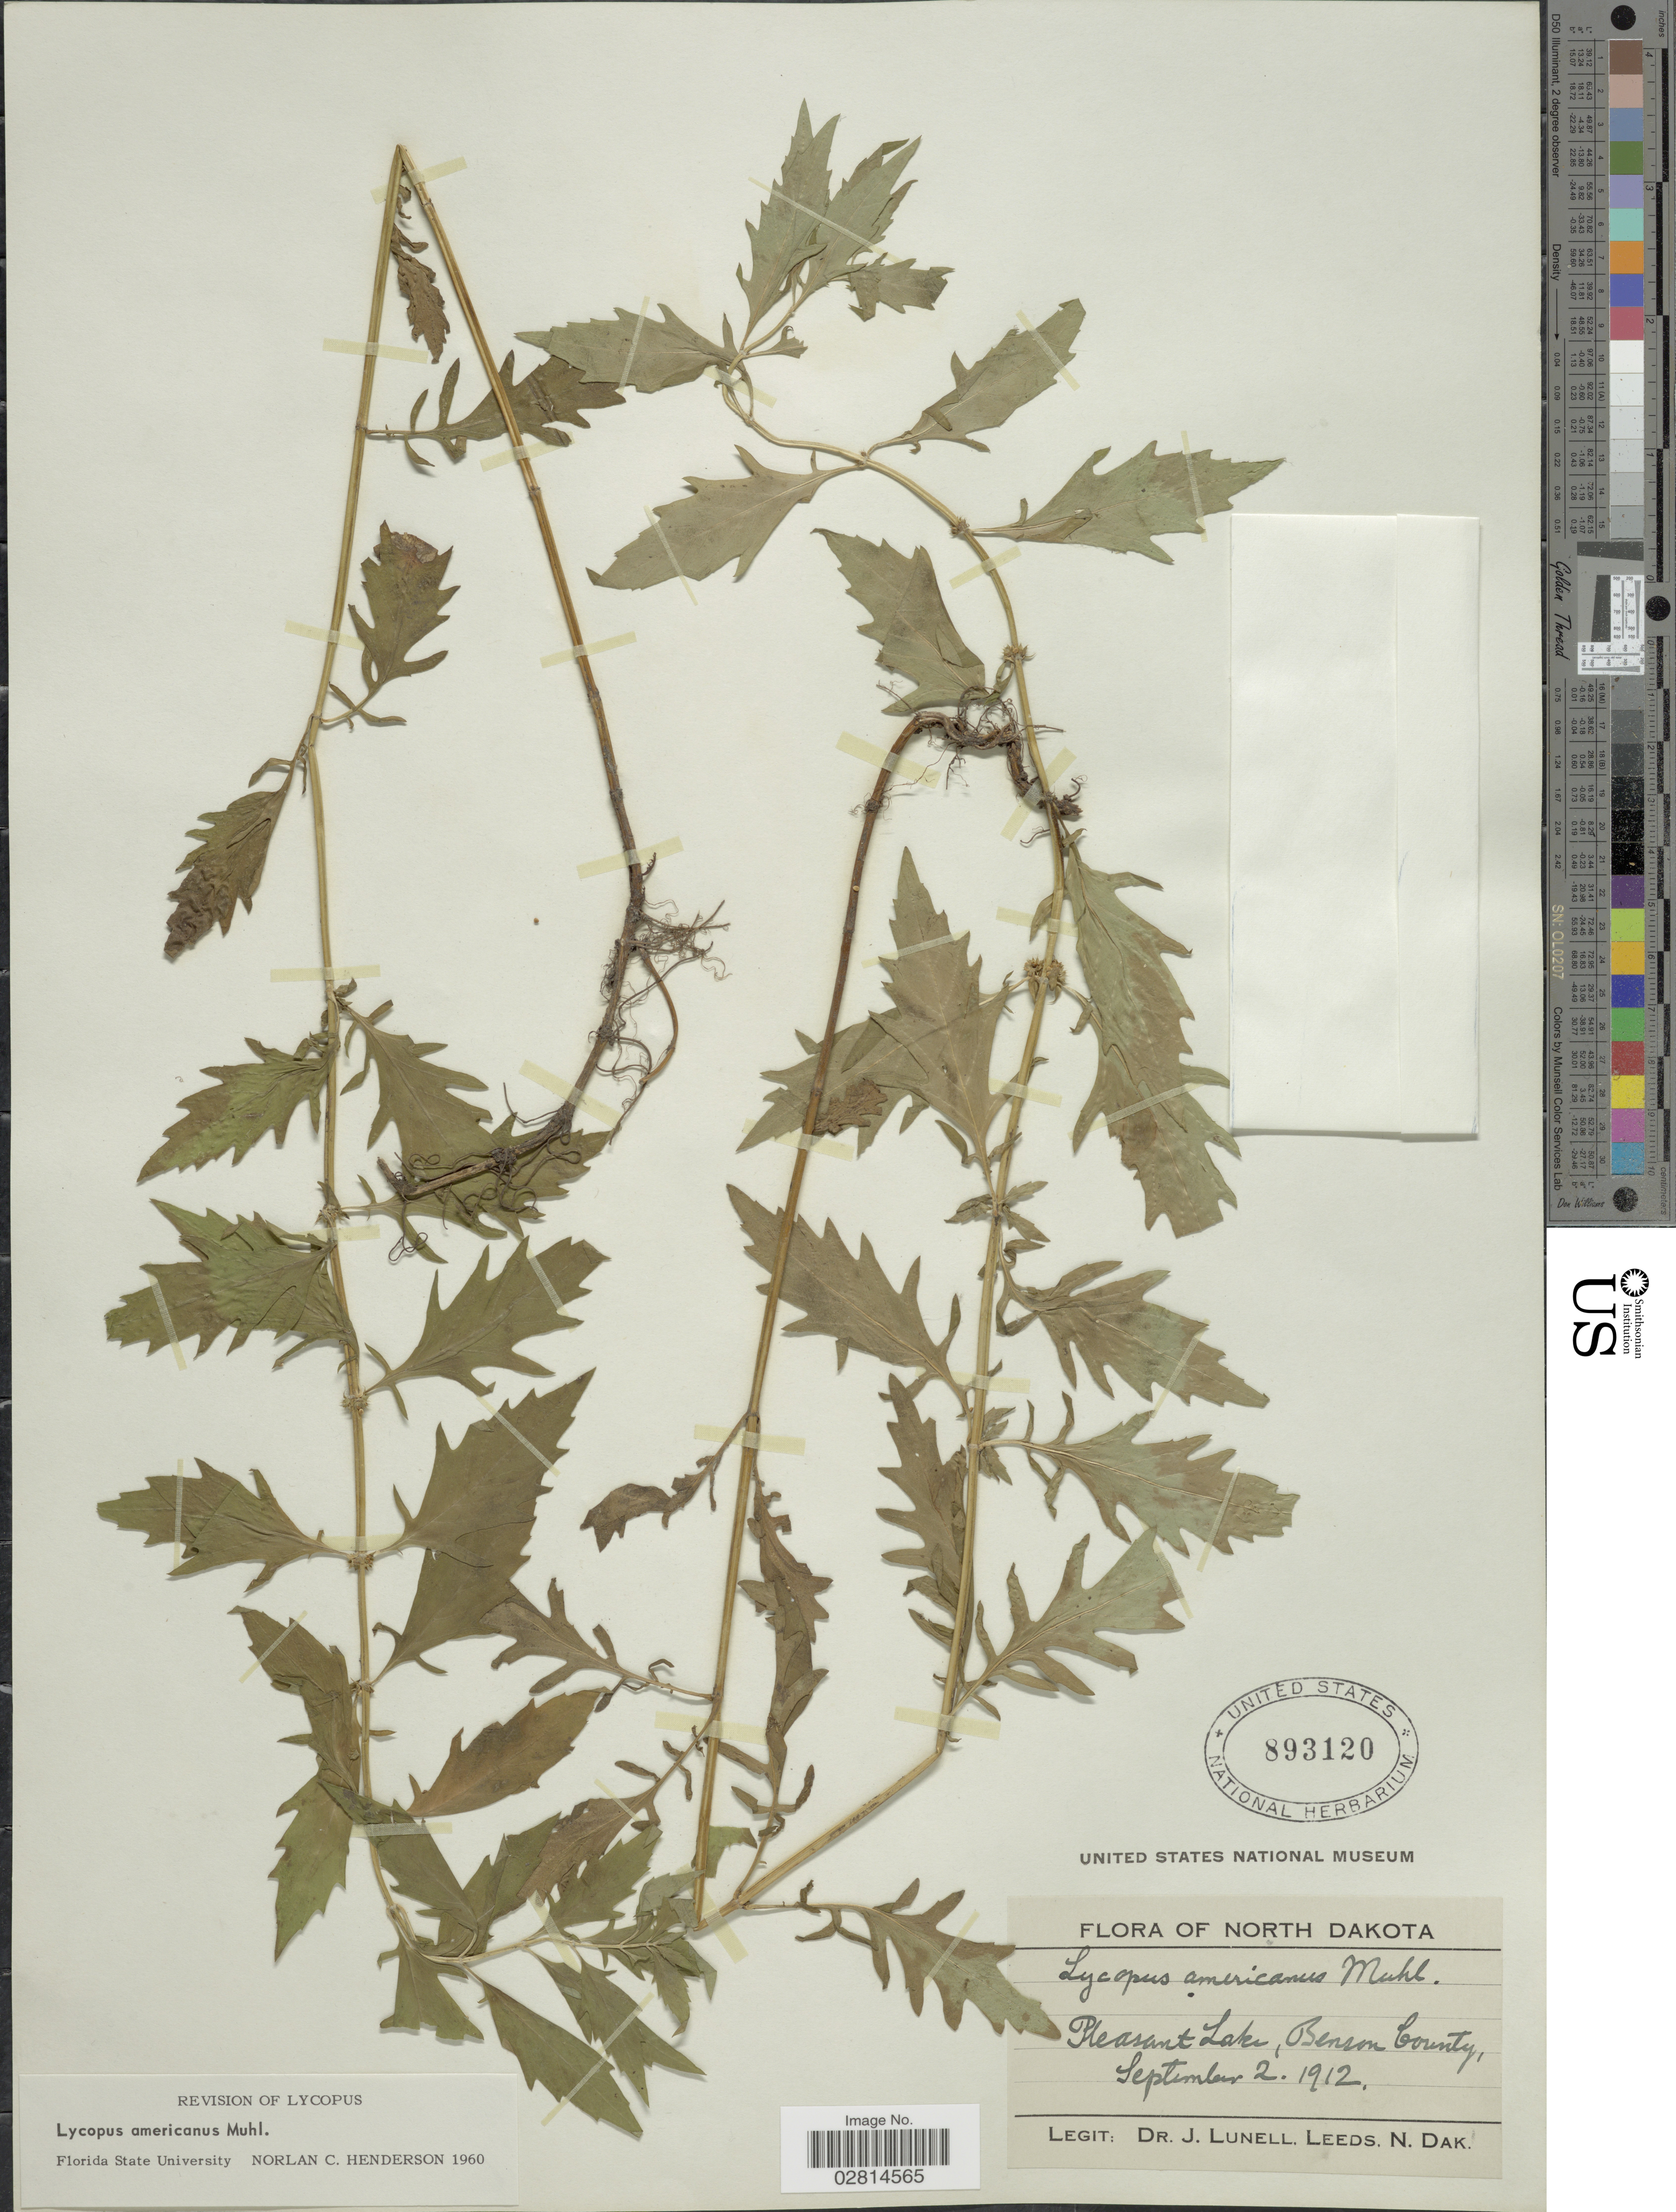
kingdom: Plantae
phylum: Tracheophyta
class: Magnoliopsida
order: Lamiales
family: Lamiaceae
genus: Lycopus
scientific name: Lycopus americanus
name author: Muhl. ex W.P.C. Barton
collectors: J. Lunell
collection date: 1912-09-02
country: United States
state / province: North Dakota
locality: Pleasant Lake, Benson County.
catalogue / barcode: US 893120